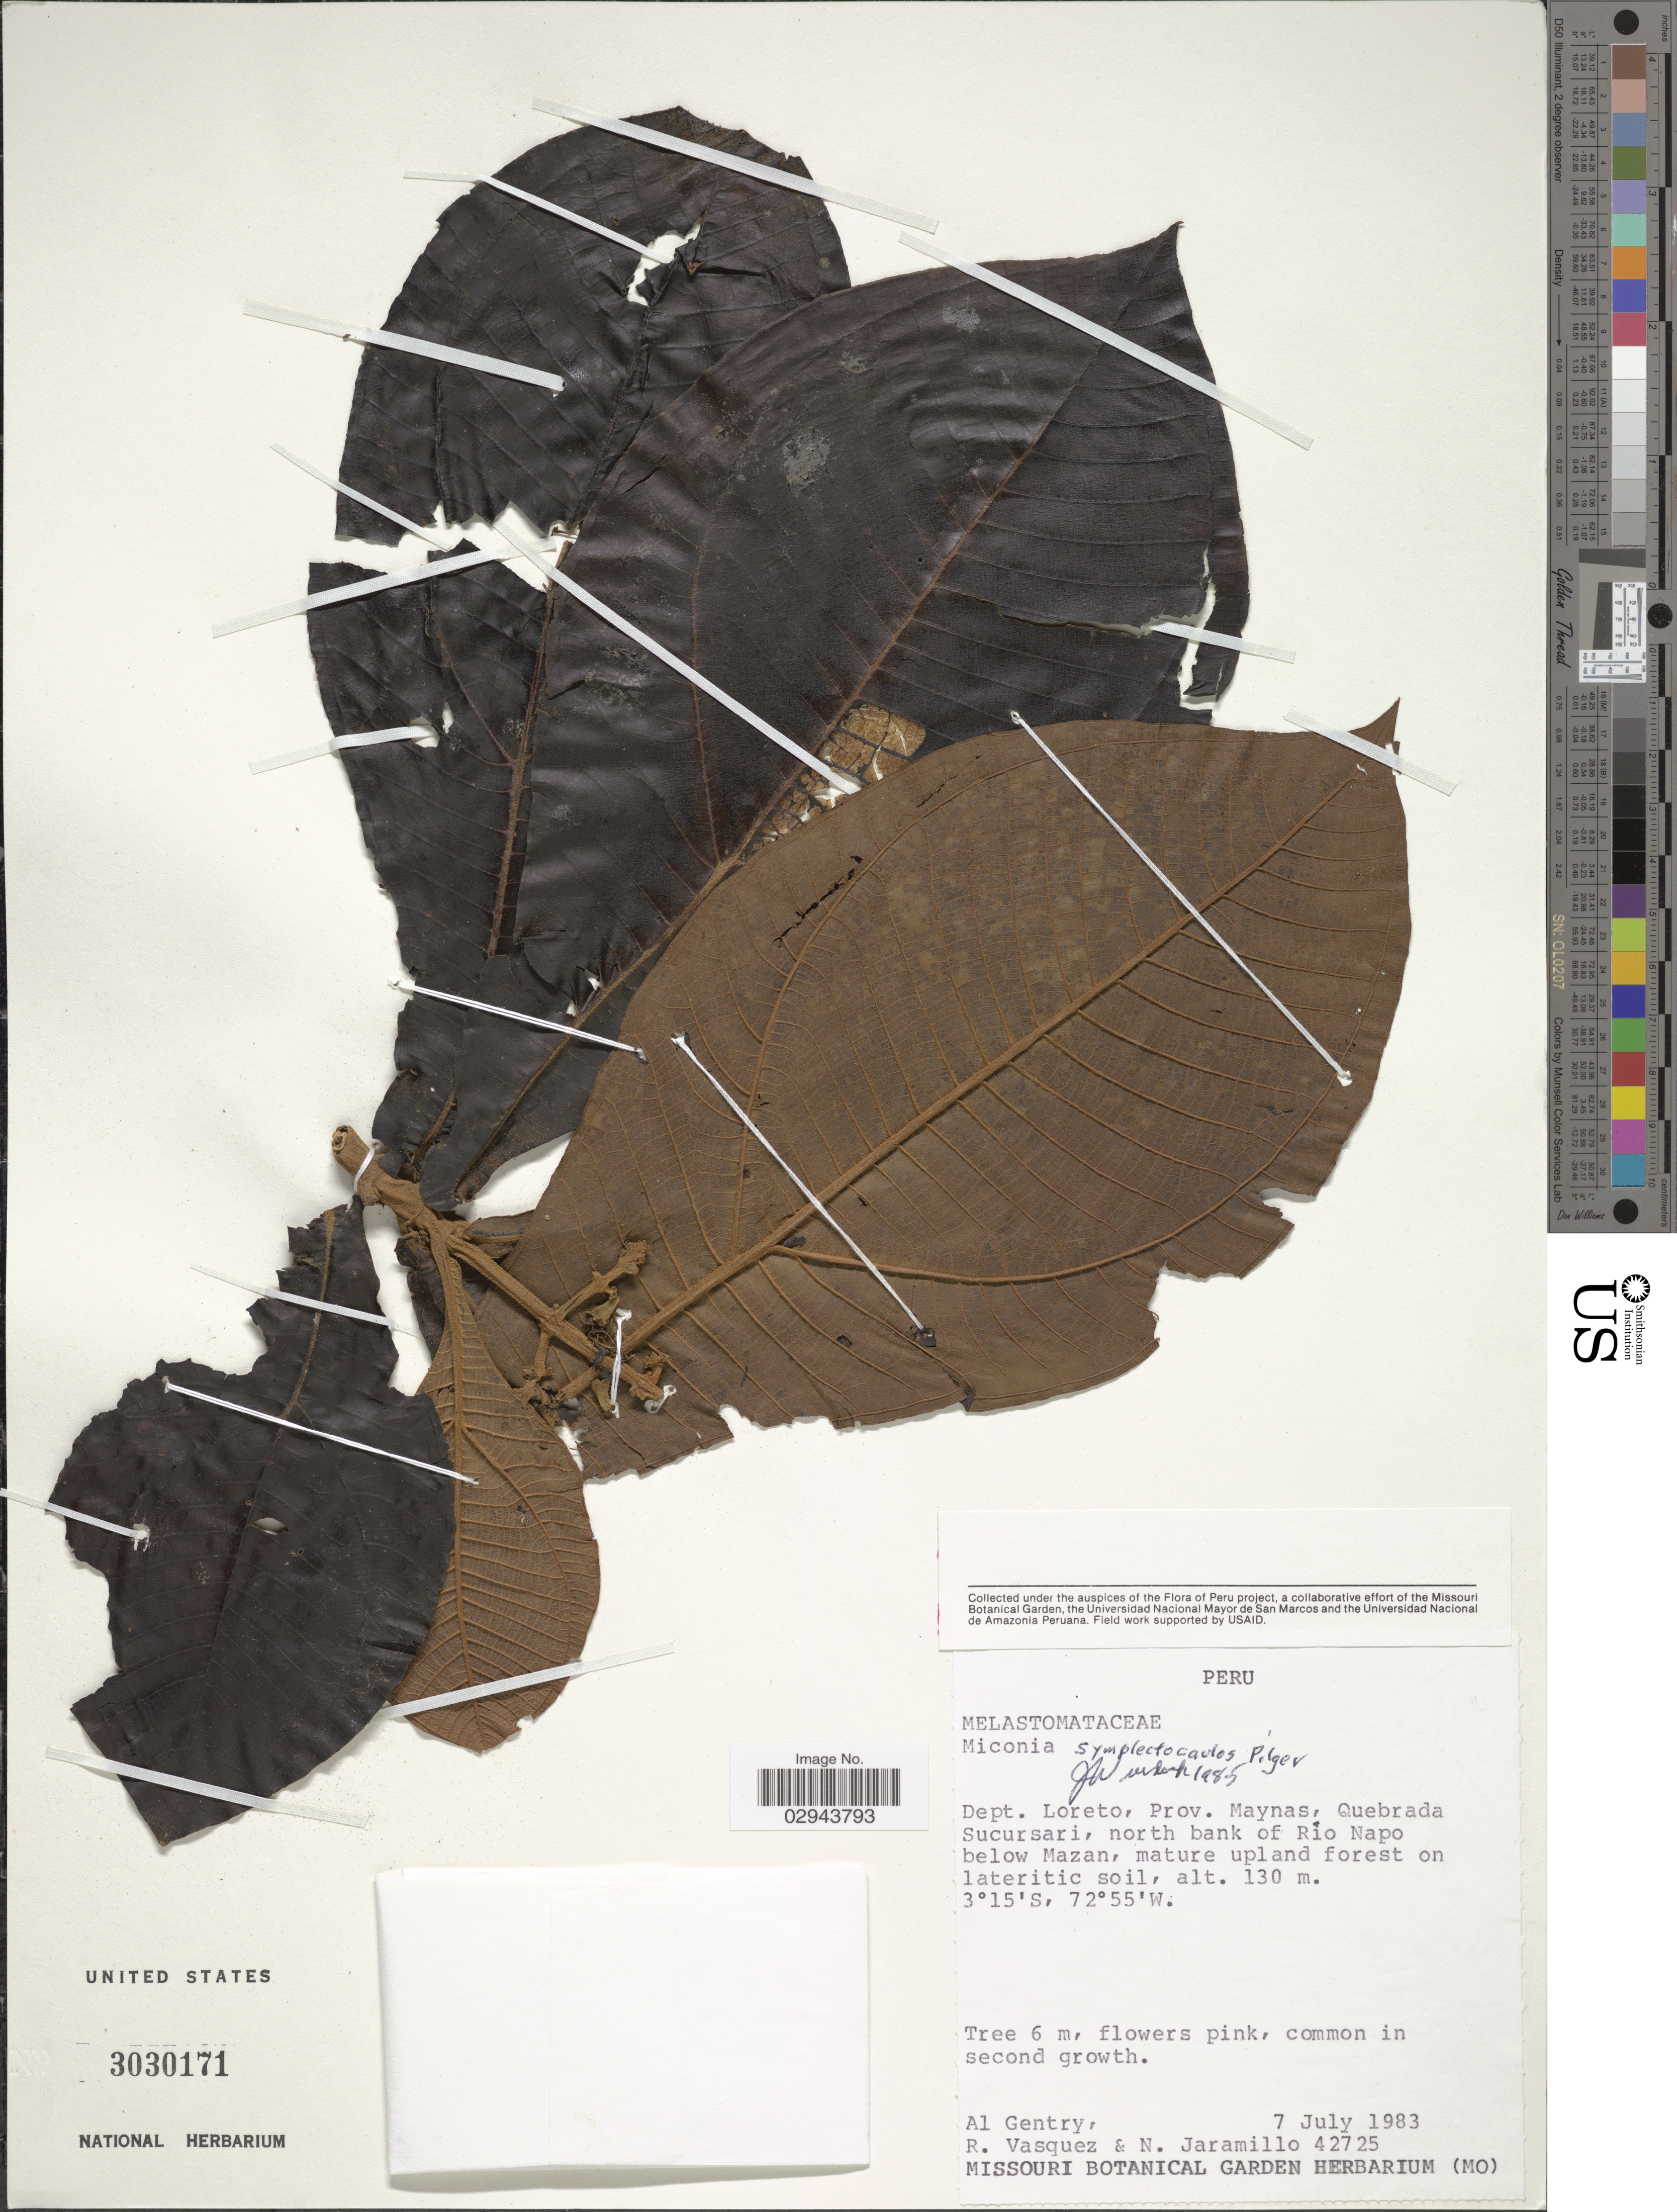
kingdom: Plantae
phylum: Tracheophyta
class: Magnoliopsida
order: Myrtales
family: Melastomataceae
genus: Miconia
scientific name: Miconia symplectocaulos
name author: Pilg.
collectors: A. H. Gentry, R. Vasquez & N. Jaramillo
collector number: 42725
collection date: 1983-07-07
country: Peru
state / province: Loreto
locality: Dept. Loreto, Prov. Maynas, Quebrada Sucursari, north bank of Río Napo below Mazan.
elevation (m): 130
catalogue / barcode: US 3030171